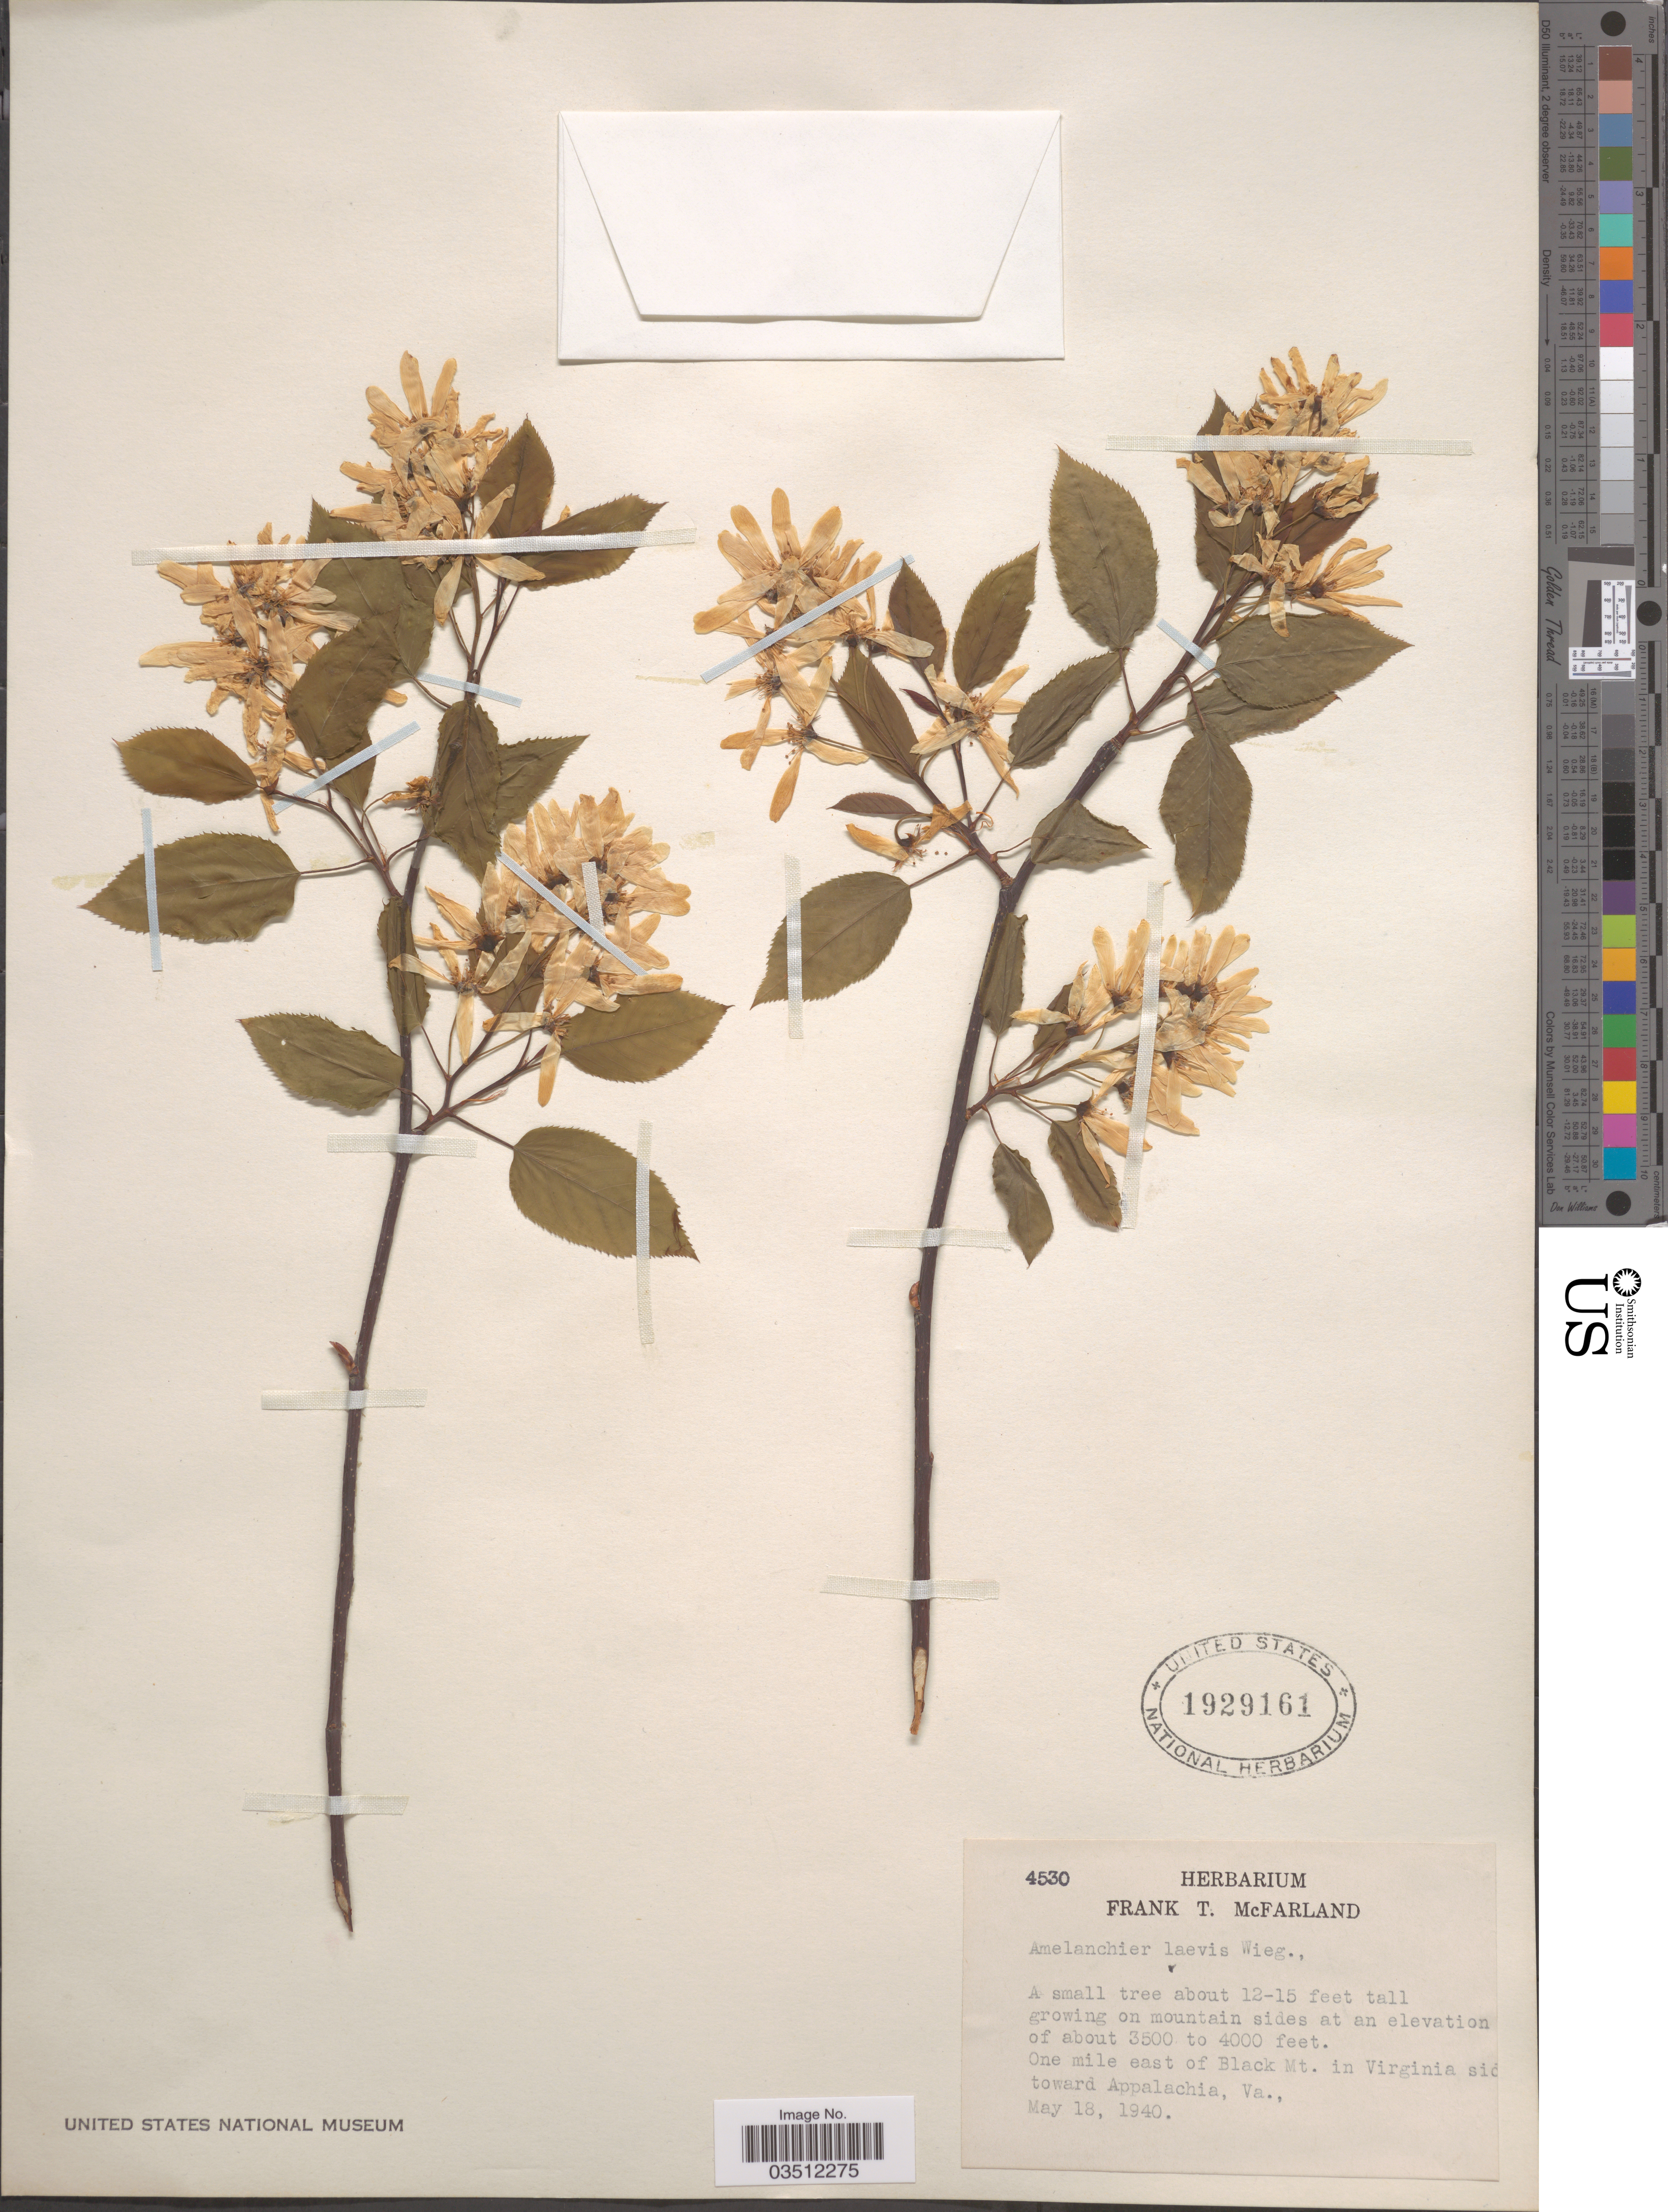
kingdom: Plantae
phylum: Tracheophyta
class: Magnoliopsida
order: Rosales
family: Rosaceae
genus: Amelanchier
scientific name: Amelanchier laevis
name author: Wiegand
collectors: ex herb. Frank T. McFarland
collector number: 4530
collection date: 1940-05-18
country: United States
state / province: Virginia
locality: One mile east of Black Mt. in Virginia sid toward Appalachia.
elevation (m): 1067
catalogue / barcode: US 1929161